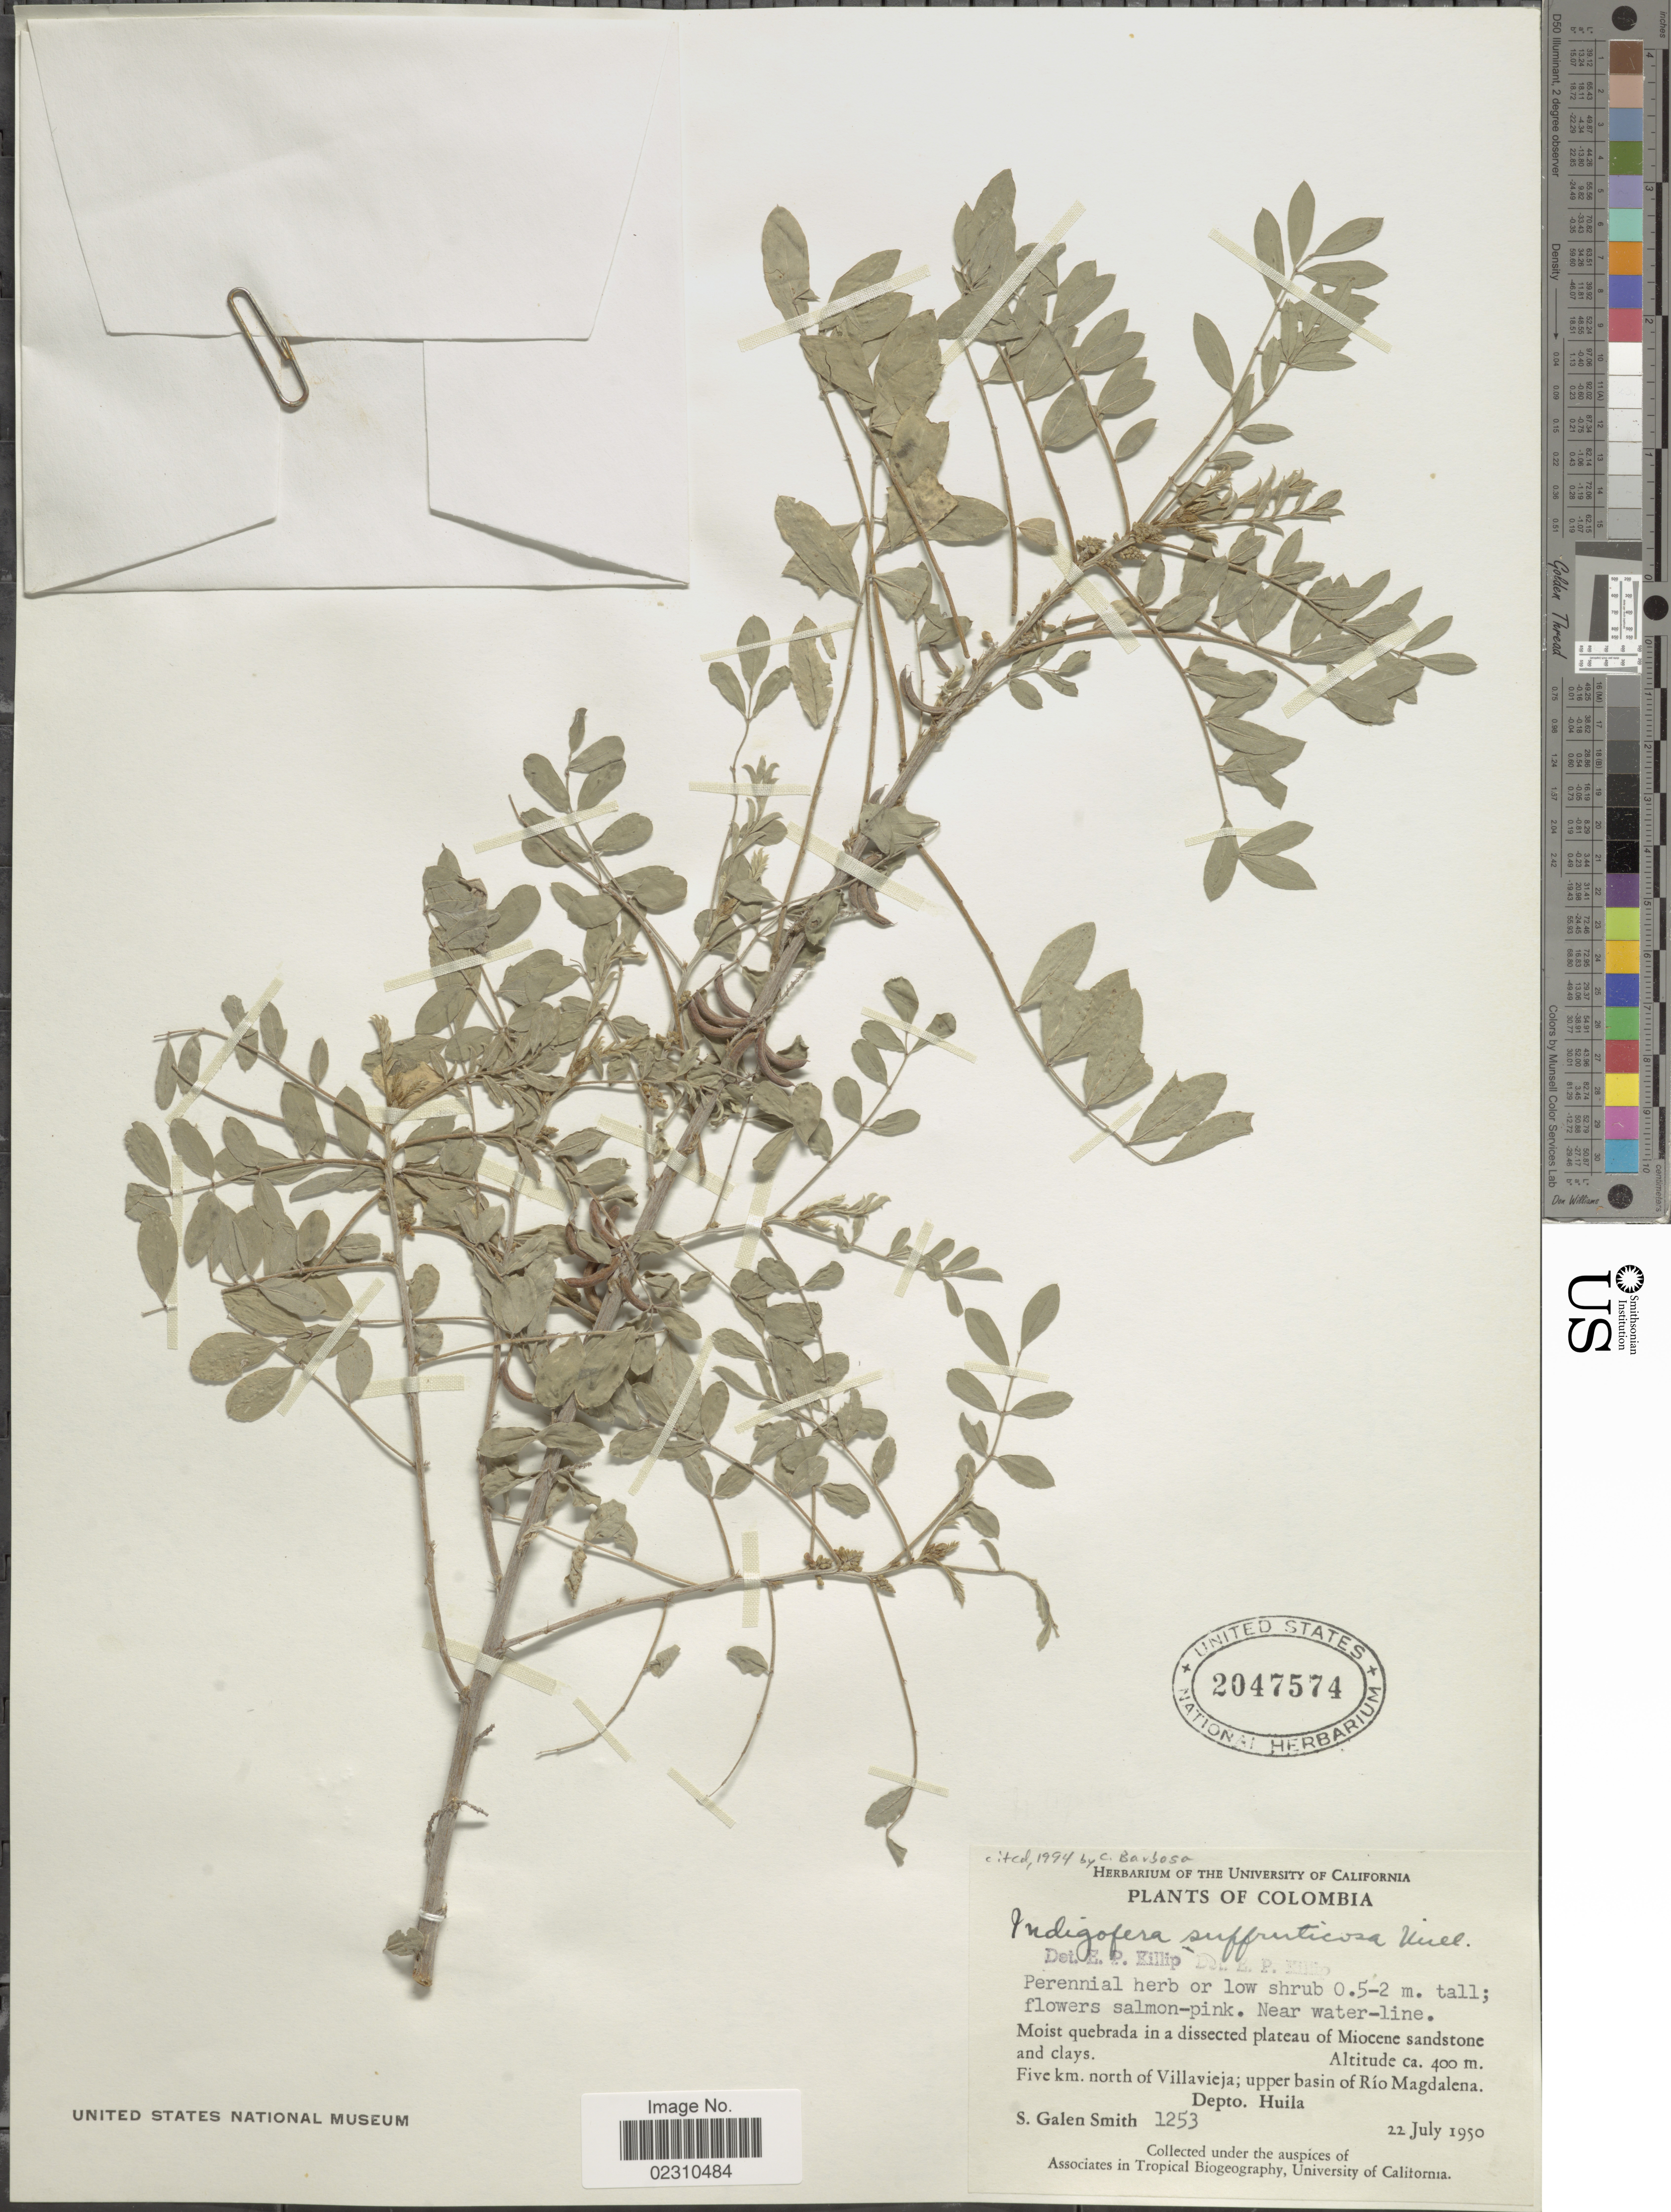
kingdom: Plantae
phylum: Tracheophyta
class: Magnoliopsida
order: Fabales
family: Fabaceae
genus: Indigofera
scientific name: Indigofera suffruticosa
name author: Mill.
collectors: S. G. Smith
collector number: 1253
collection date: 1950-07-22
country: Colombia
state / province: Huila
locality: Moist quebrada in dissected plateu of Miocene sandstone and clays. Five km. north of Villavieja: upper basin of Rio Magdalena, Depto. Huila.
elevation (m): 400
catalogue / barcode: US 2047574